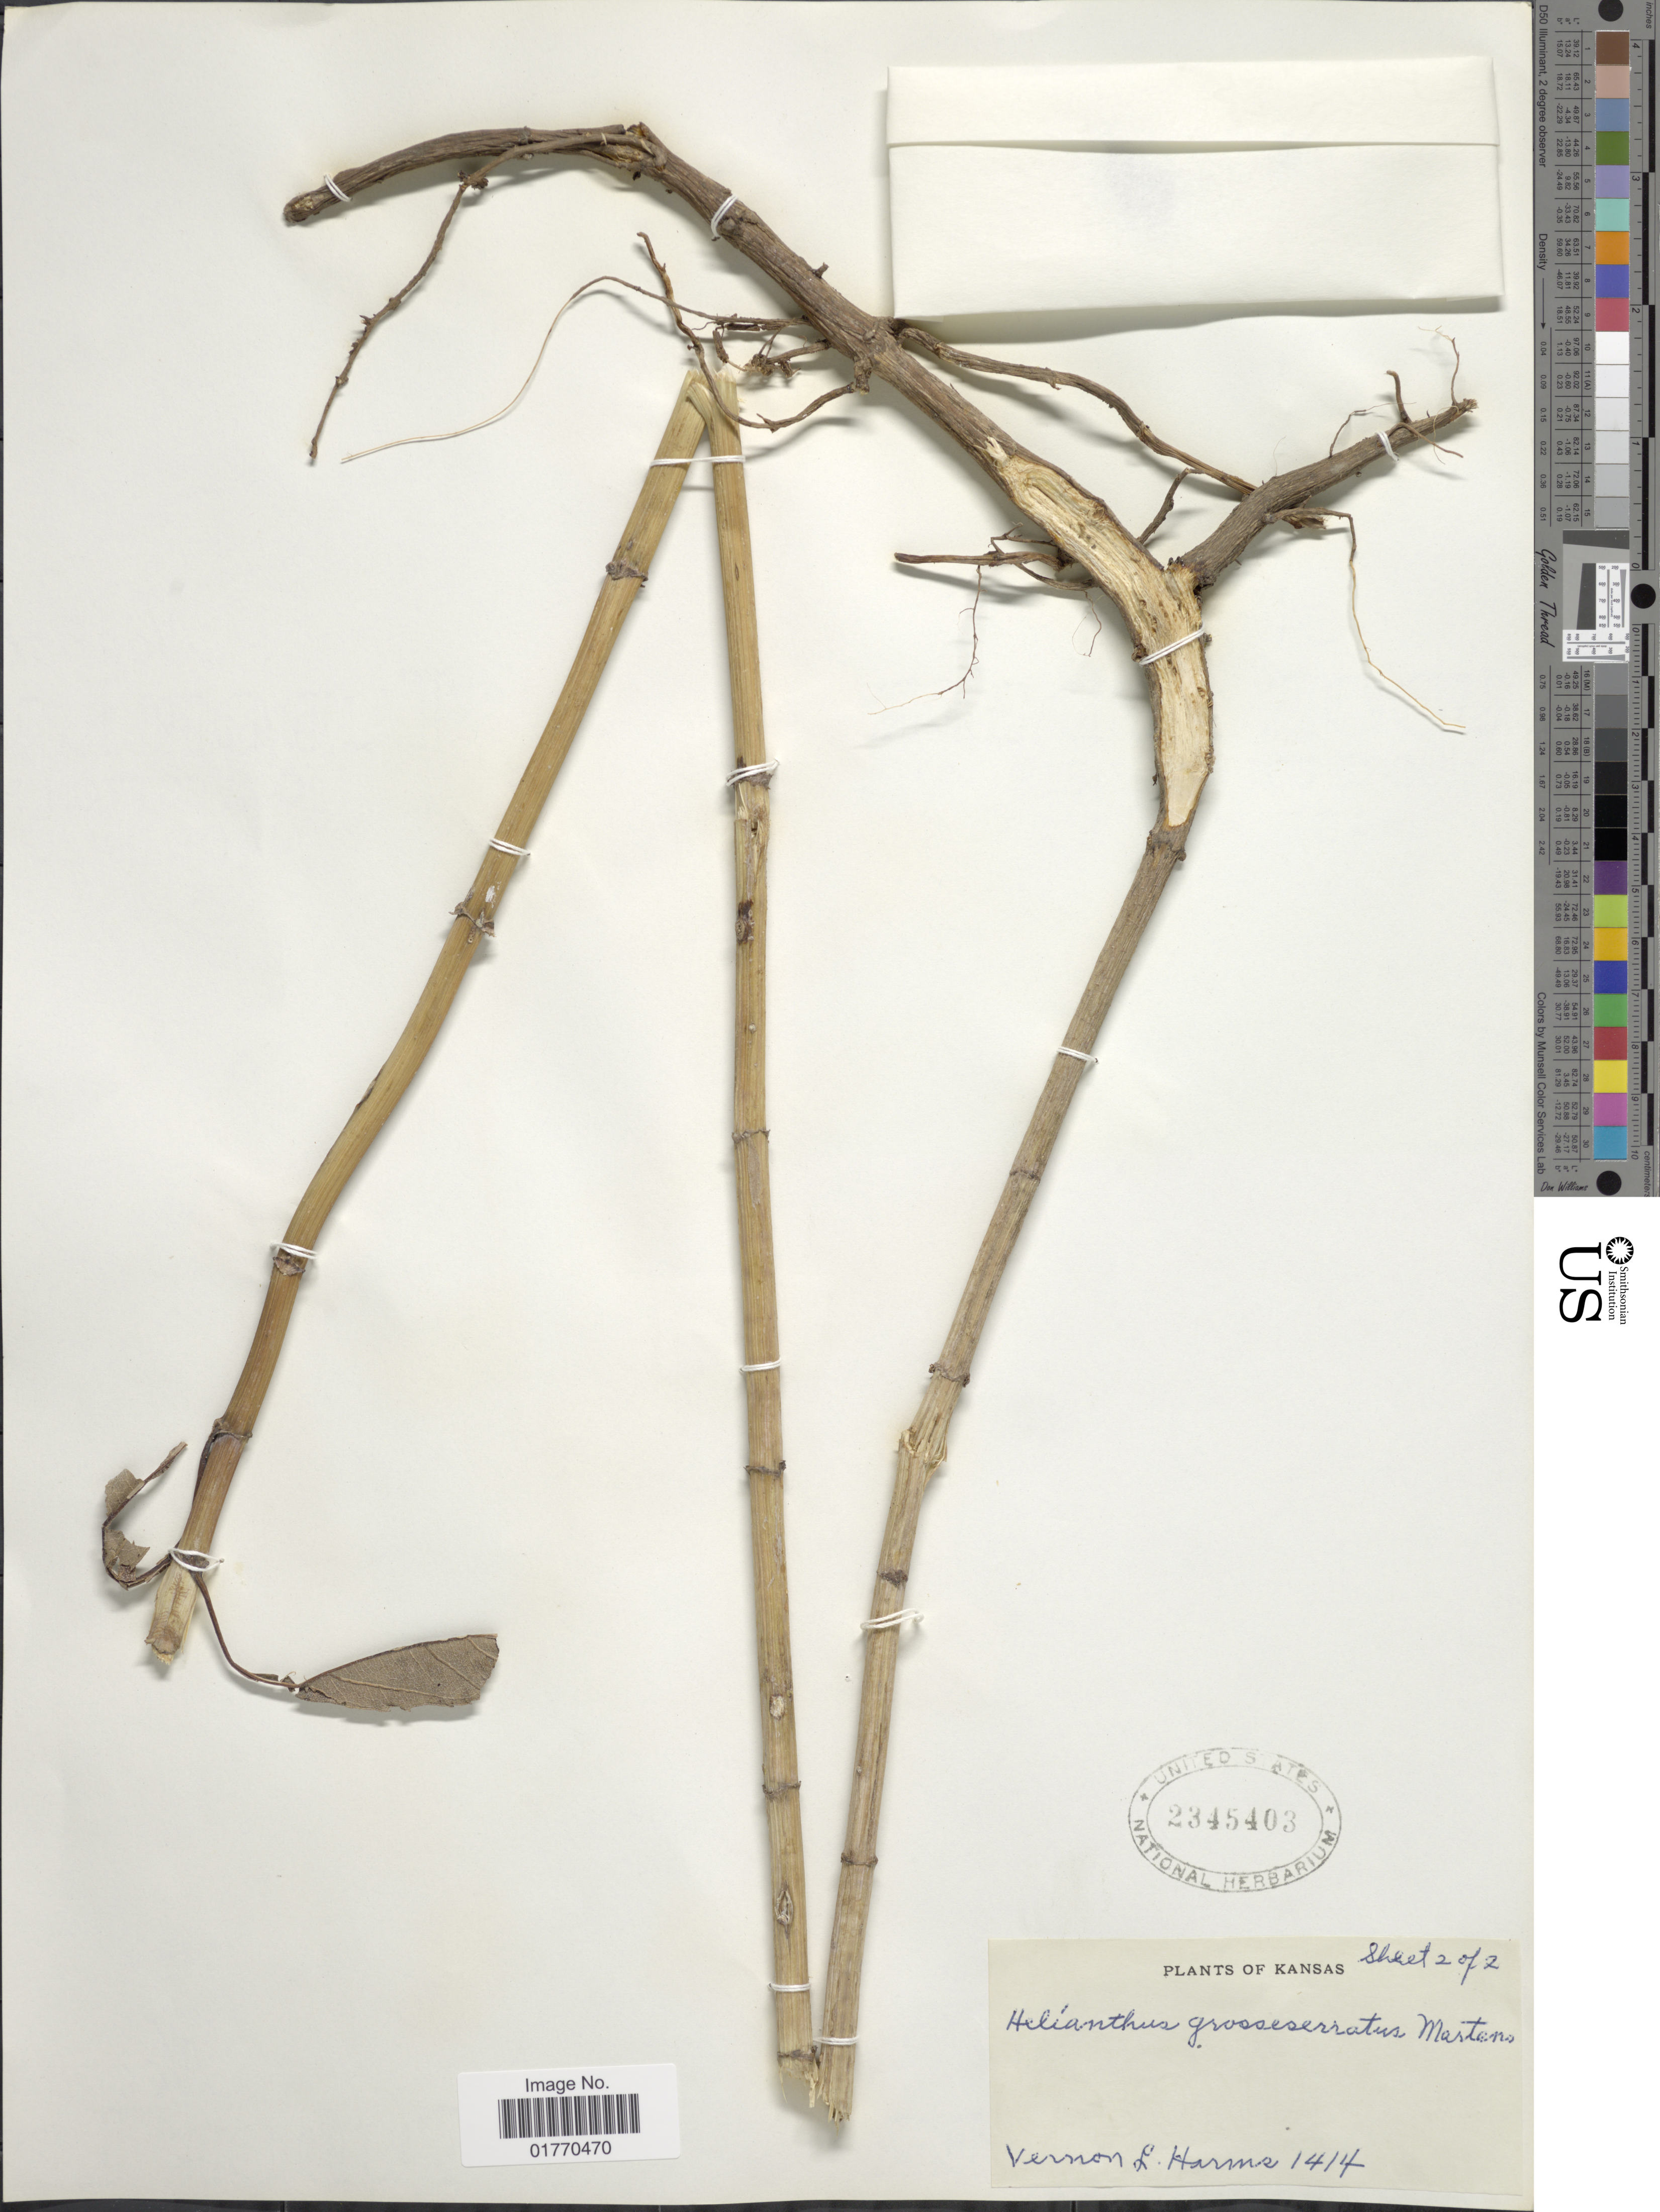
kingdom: Plantae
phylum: Tracheophyta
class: Magnoliopsida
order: Asterales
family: Asteraceae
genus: Helianthus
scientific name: Helianthus grosseserratus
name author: M. Martens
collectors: V. Harms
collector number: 1414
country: United States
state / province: Kansas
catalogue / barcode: US 2345403